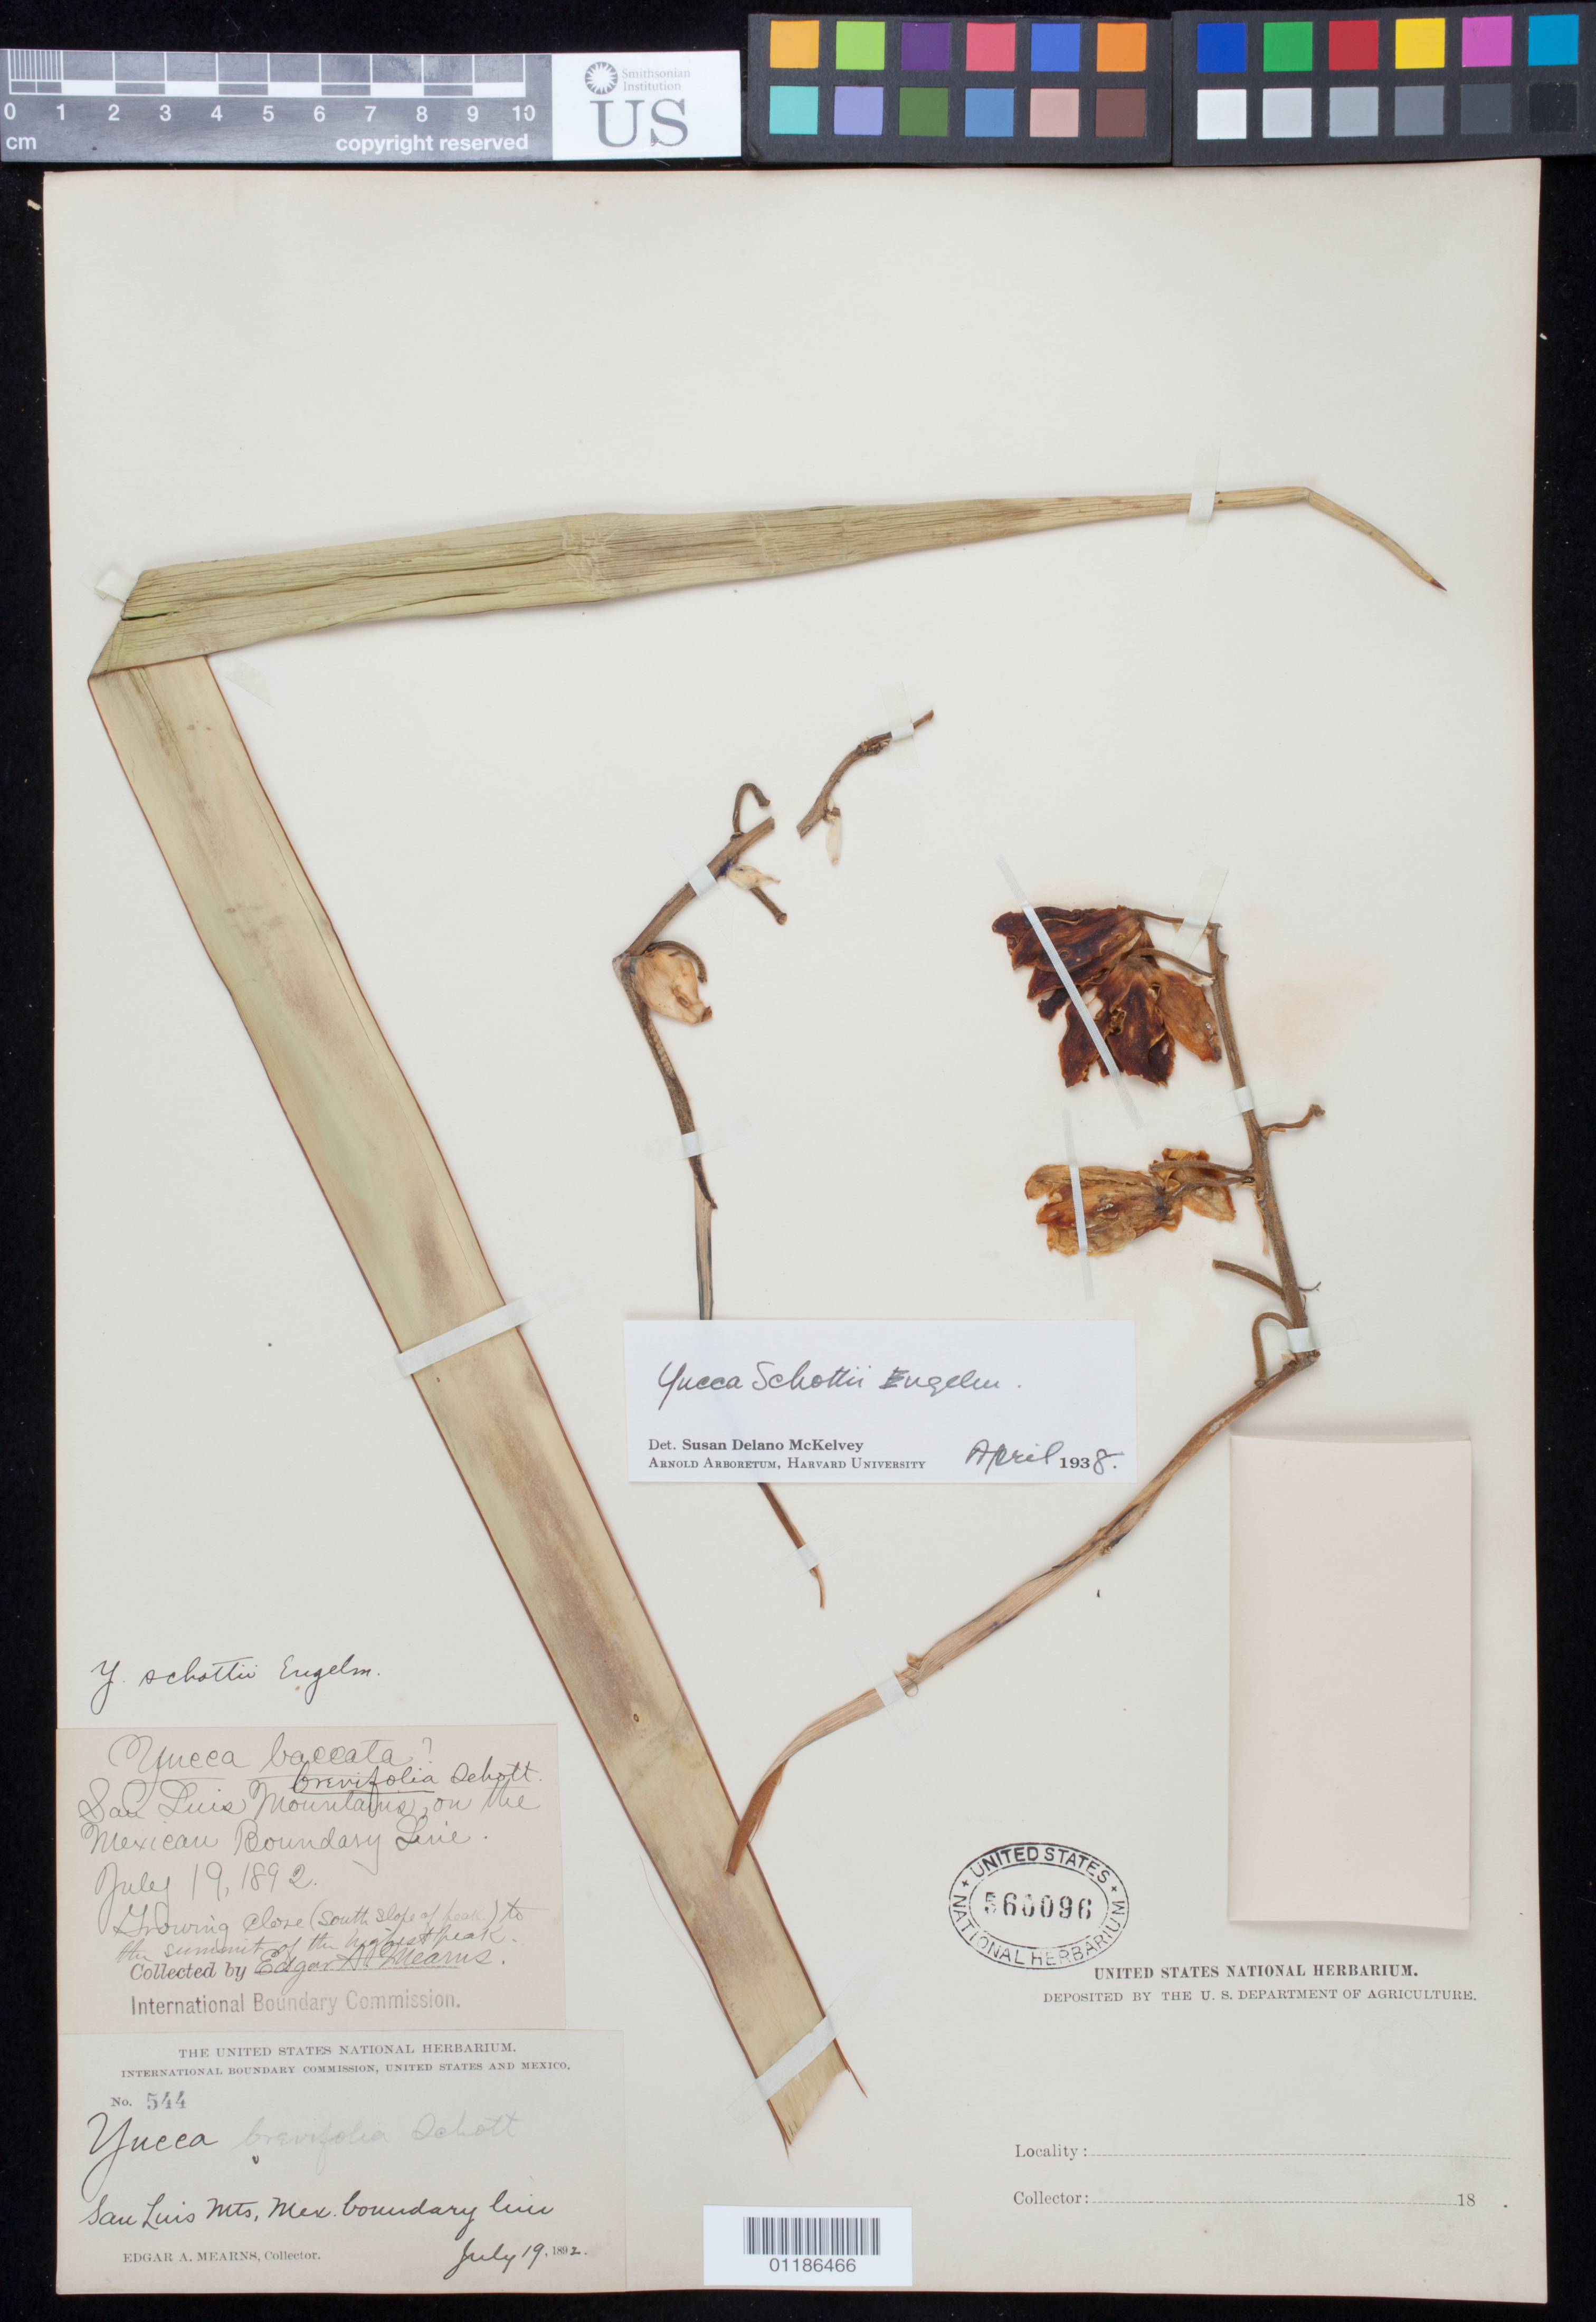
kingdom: Plantae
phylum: Tracheophyta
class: Liliopsida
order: Asparagales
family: Asparagaceae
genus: Yucca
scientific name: Yucca schottii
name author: Engelm.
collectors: E. A. Mearns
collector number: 544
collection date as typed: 19 Jul 1892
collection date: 1892-07-19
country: Mexico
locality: San Luis Mts., Mexican boundary line.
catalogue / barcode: US 560096